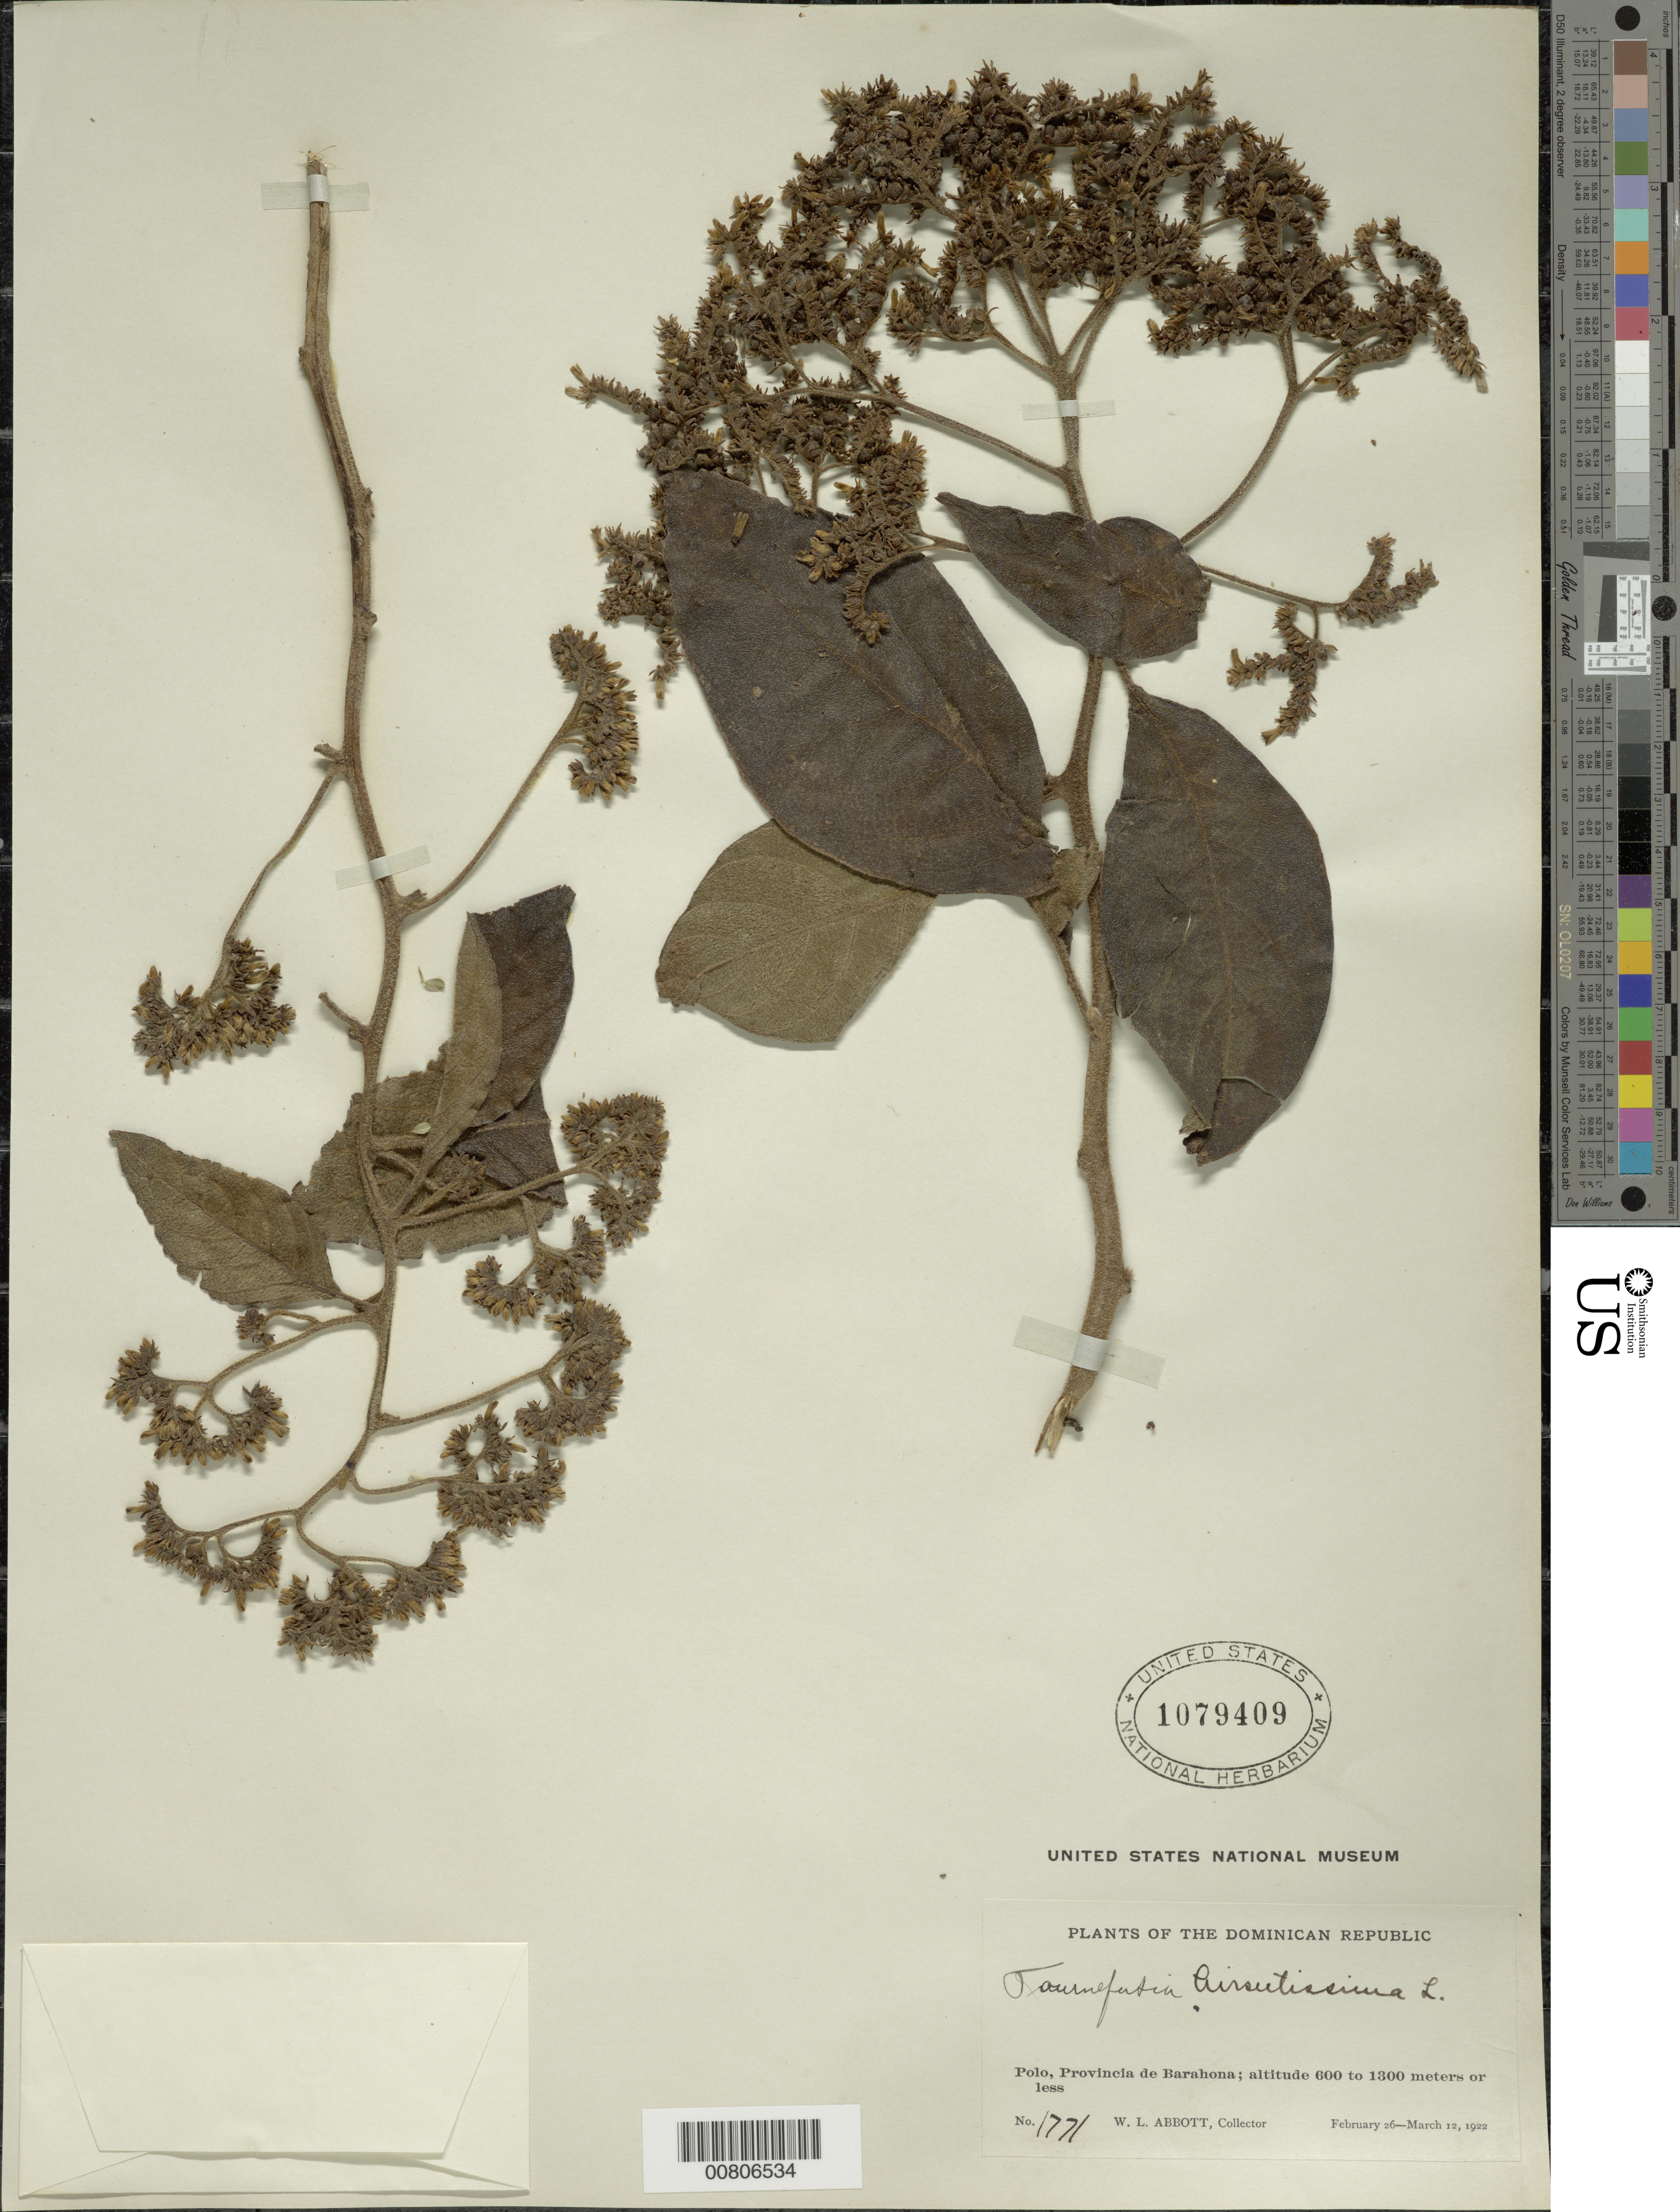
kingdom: Plantae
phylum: Tracheophyta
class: Magnoliopsida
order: Boraginales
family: Heliotropiaceae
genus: Tournefortia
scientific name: Tournefortia hirsutissima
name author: L.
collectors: W. L. Abbott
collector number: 1771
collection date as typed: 26 Feb 1922 to 12 Mar 1922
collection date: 1922-02-26/1922-03-12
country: Dominican Republic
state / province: Barahona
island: Hispaniola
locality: Polo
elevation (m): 600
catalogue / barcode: US 1079409